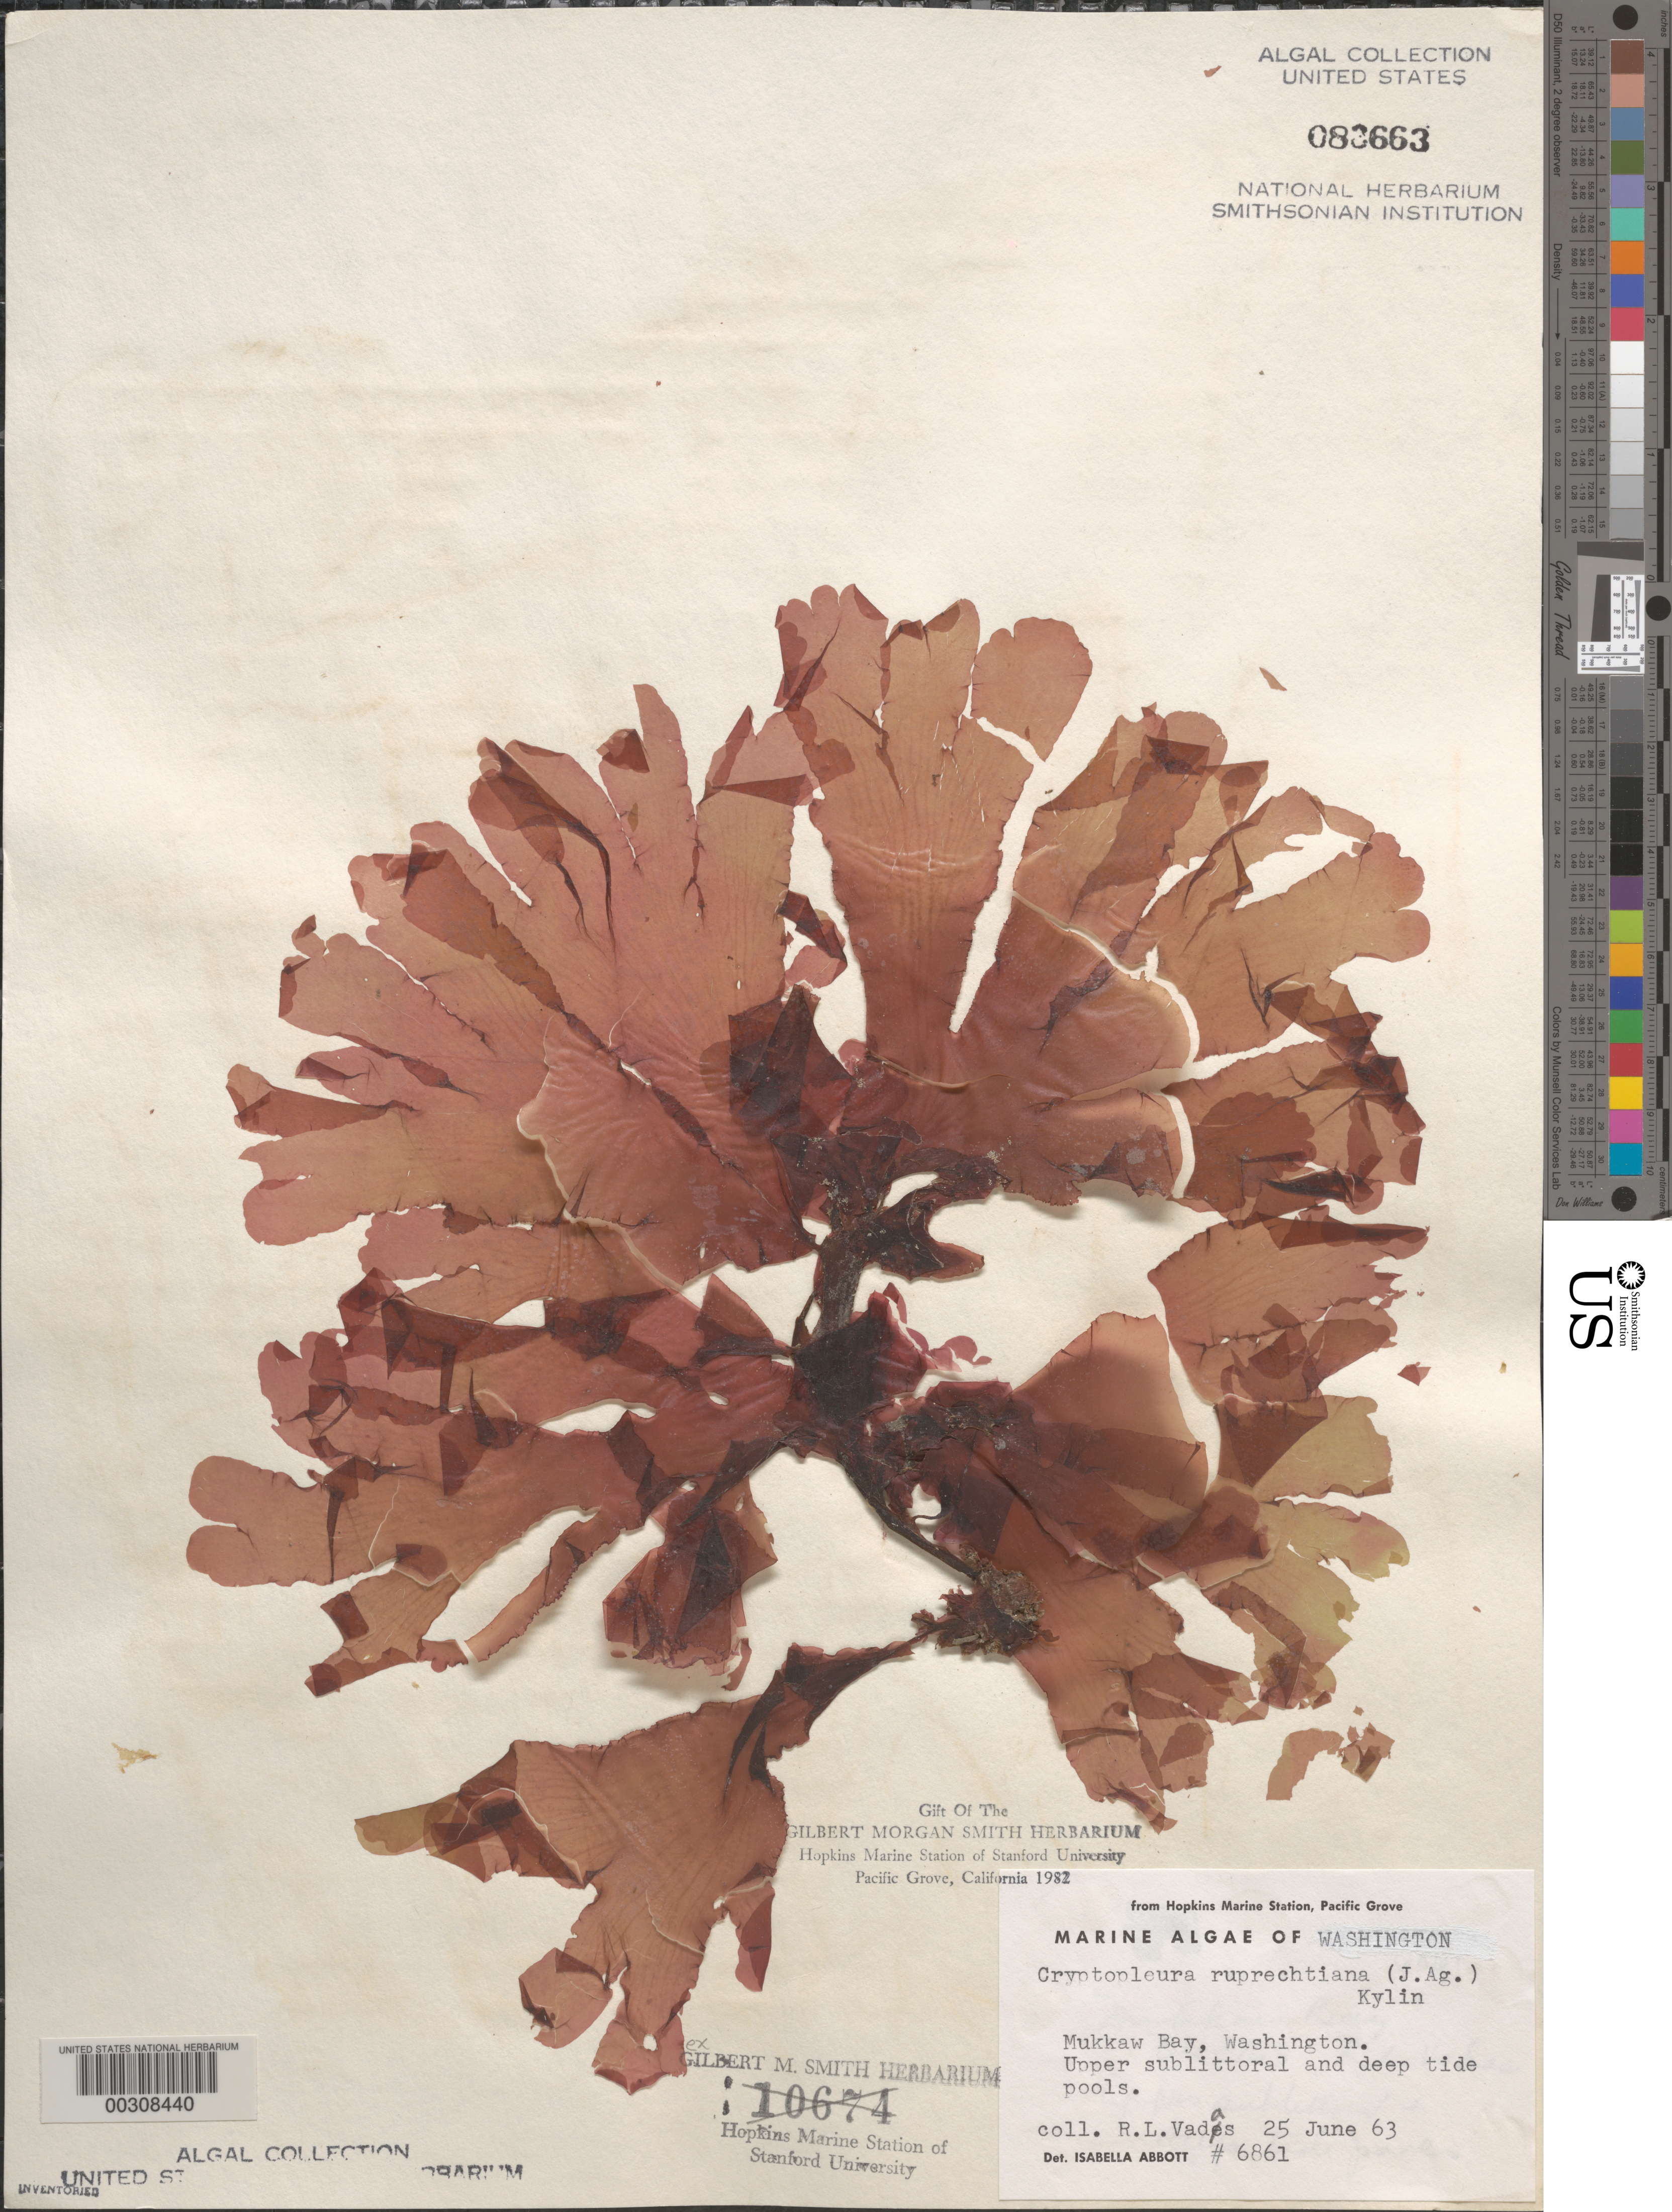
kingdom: Plantae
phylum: Rhodophyta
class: Florideophyceae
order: Ceramiales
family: Delesseriaceae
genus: Cryptopleura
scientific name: Cryptopleura ruprechtiana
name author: (J. Agardh) Kylin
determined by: Abbott, Isabella A.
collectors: R. Vadas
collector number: IAA 6861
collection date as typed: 25 Jun 1963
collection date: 1963-06-25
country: United States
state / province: Washington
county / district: Clallam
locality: Mukkaw Bay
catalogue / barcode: US 83663